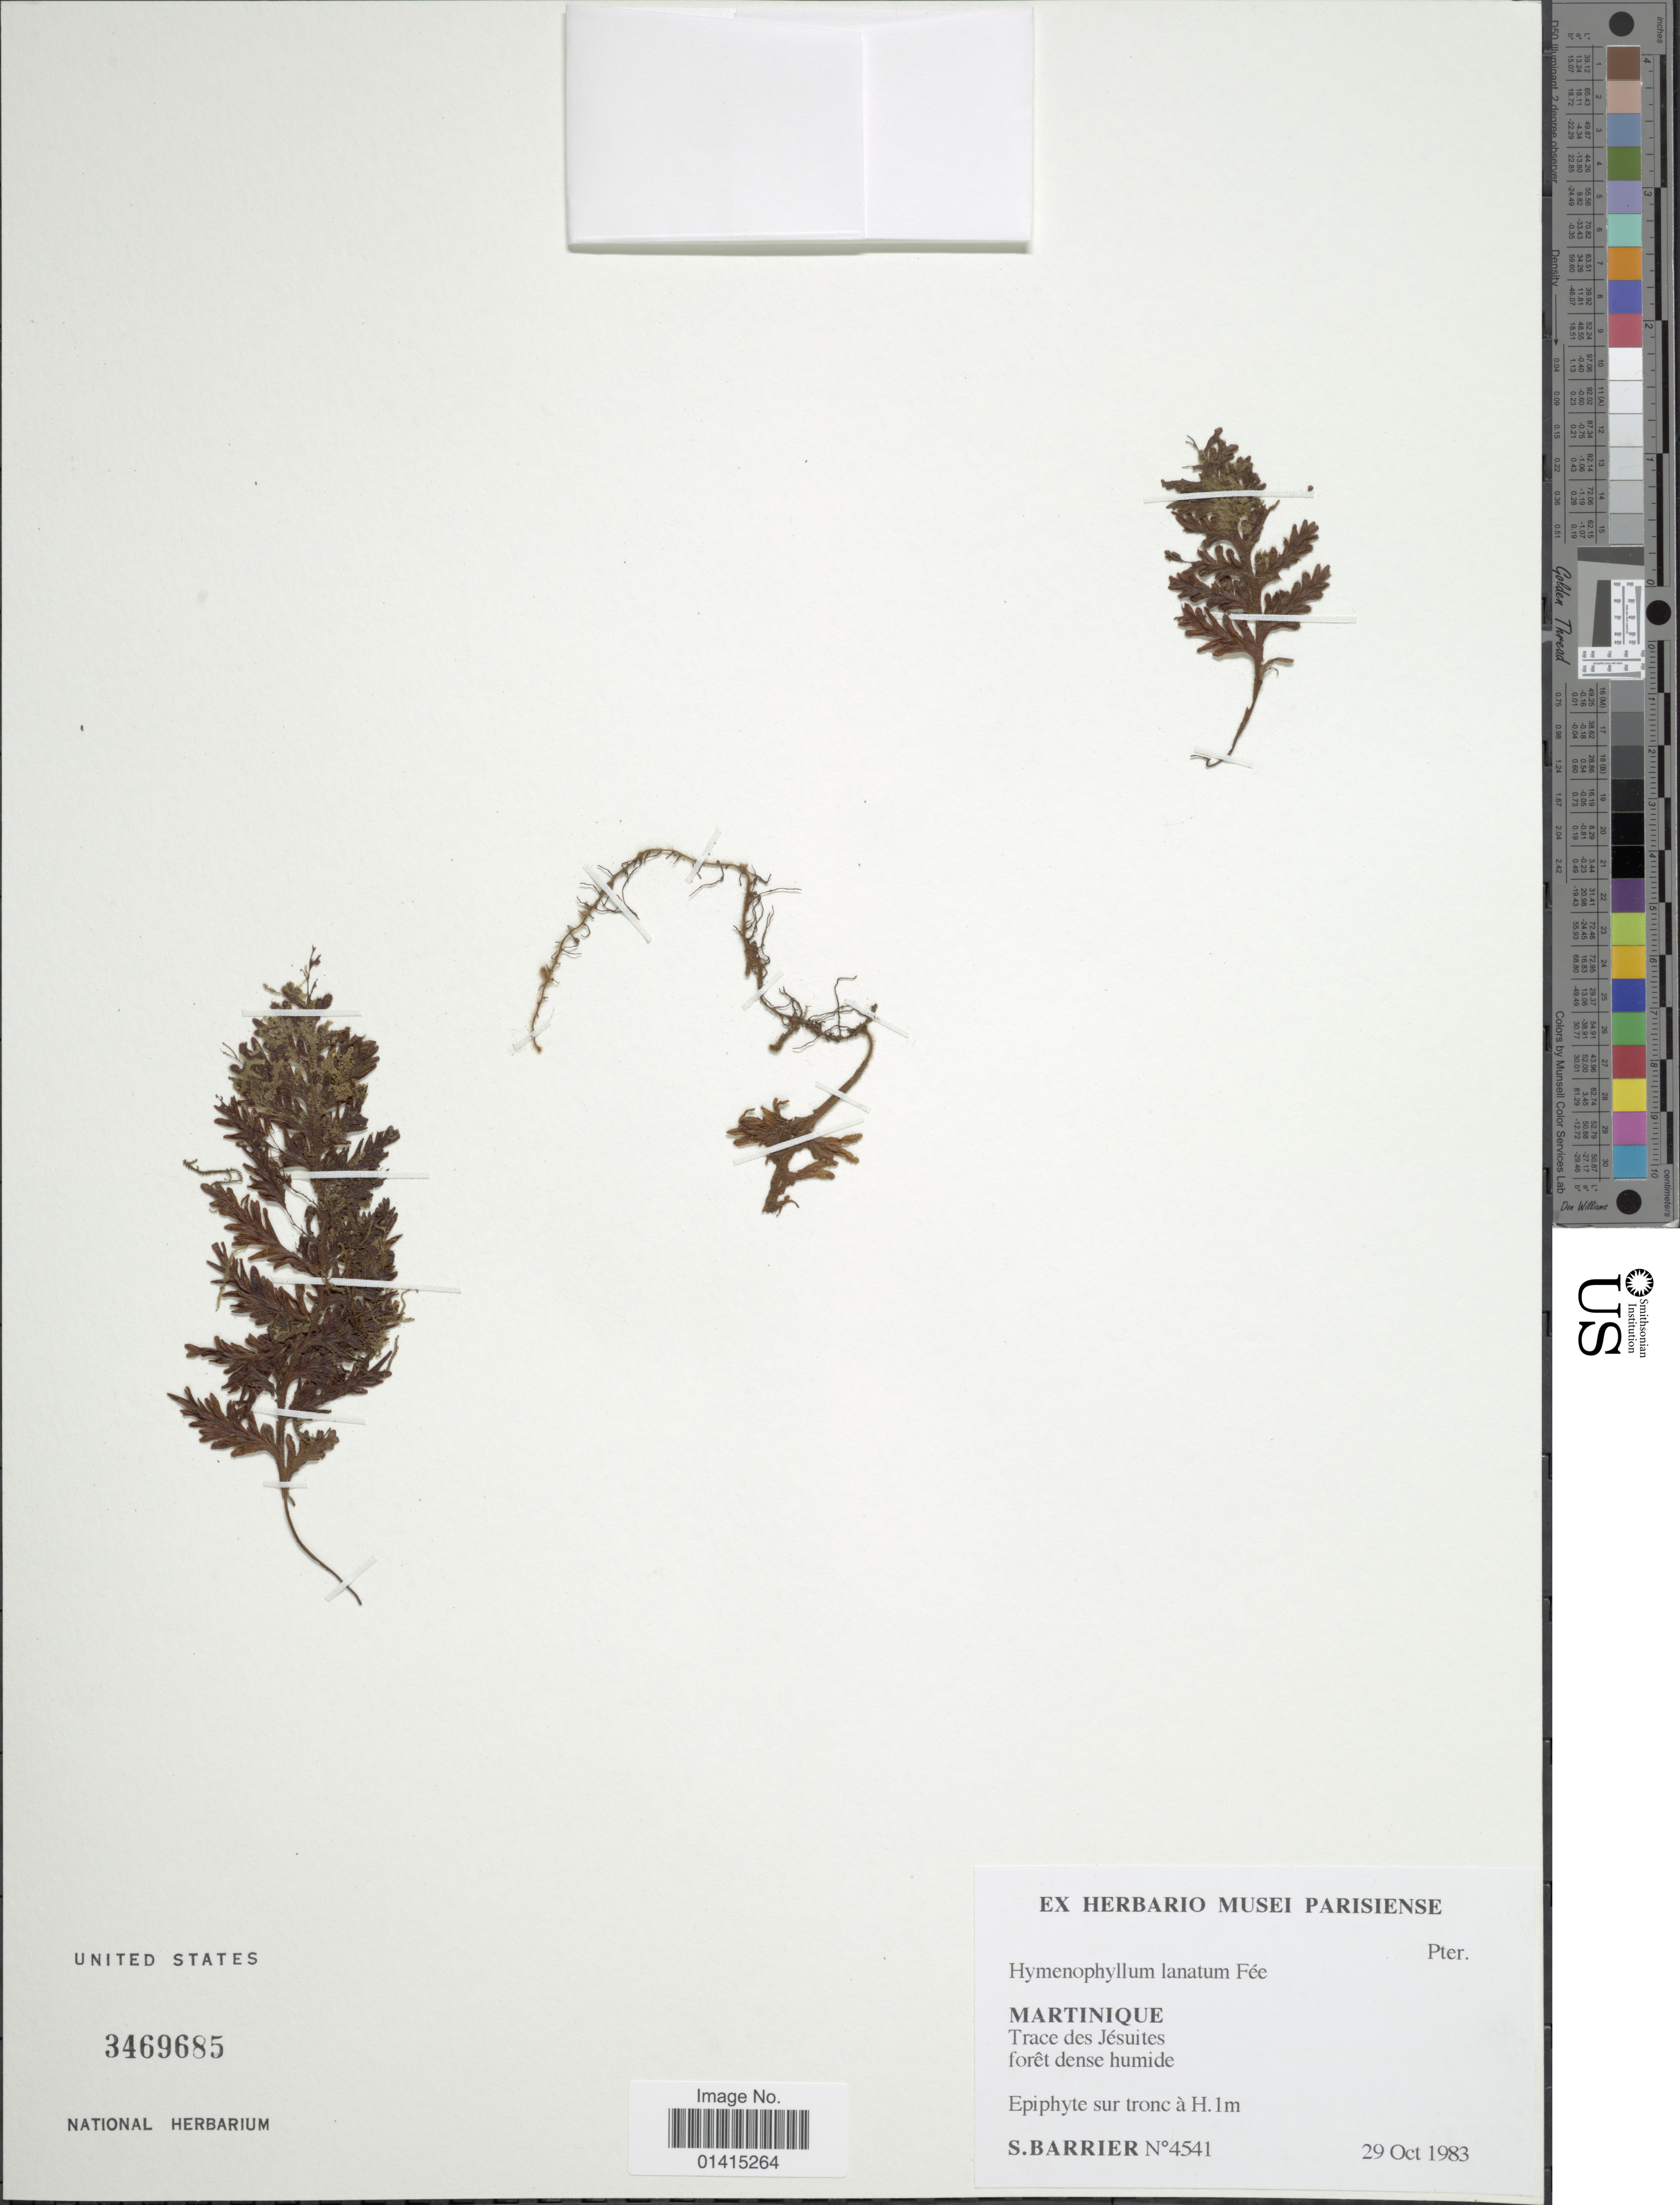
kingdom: Plantae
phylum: Tracheophyta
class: Polypodiopsida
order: Hymenophyllales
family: Hymenophyllaceae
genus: Hymenophyllum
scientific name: Hymenophyllum lanatum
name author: Fée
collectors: S. Barrier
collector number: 4541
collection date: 1983-10-29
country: Martinique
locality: Martinique, Trace des Jésuites foret dense humide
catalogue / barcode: US 3469685